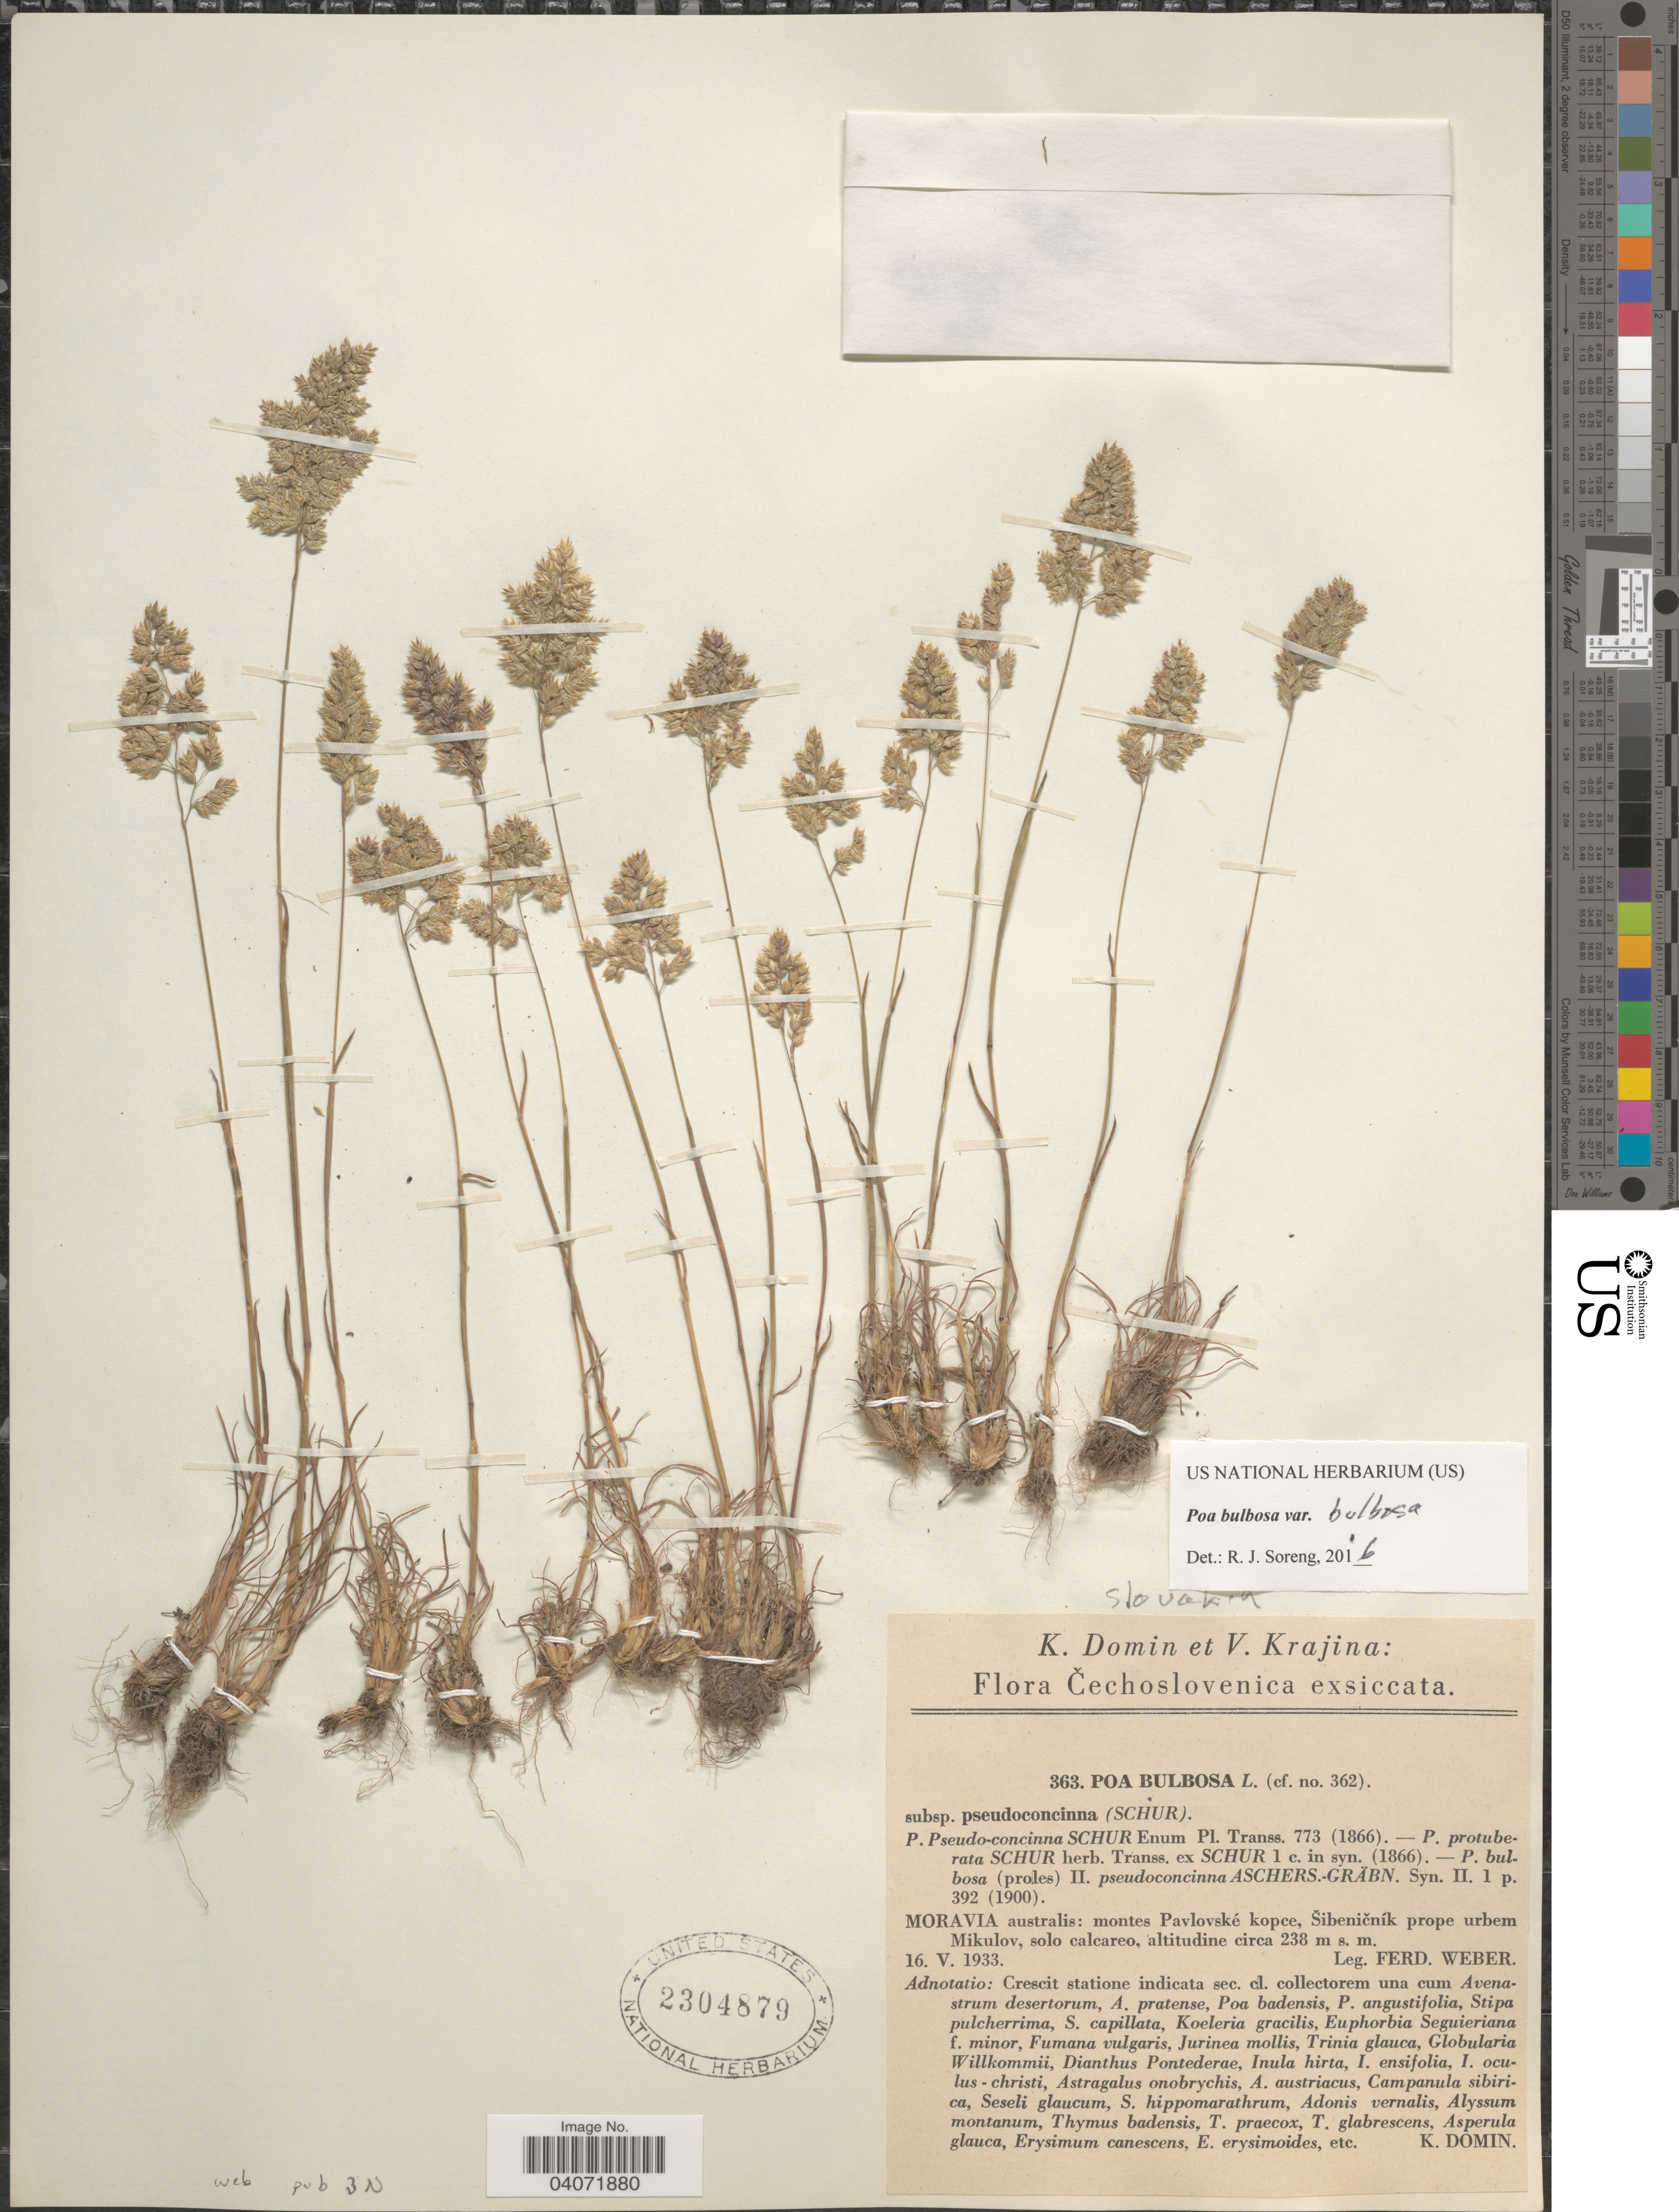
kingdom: Plantae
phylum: Tracheophyta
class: Liliopsida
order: Poales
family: Poaceae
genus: Poa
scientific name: Poa bulbosa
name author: L.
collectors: F. Weber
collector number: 363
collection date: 1933-05-16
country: Czechia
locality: Moravia australis: montes Pavlovské kopce, Šibeničnik prope urbem Mikulov, solo calcareo.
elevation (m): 238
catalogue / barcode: US 2304879